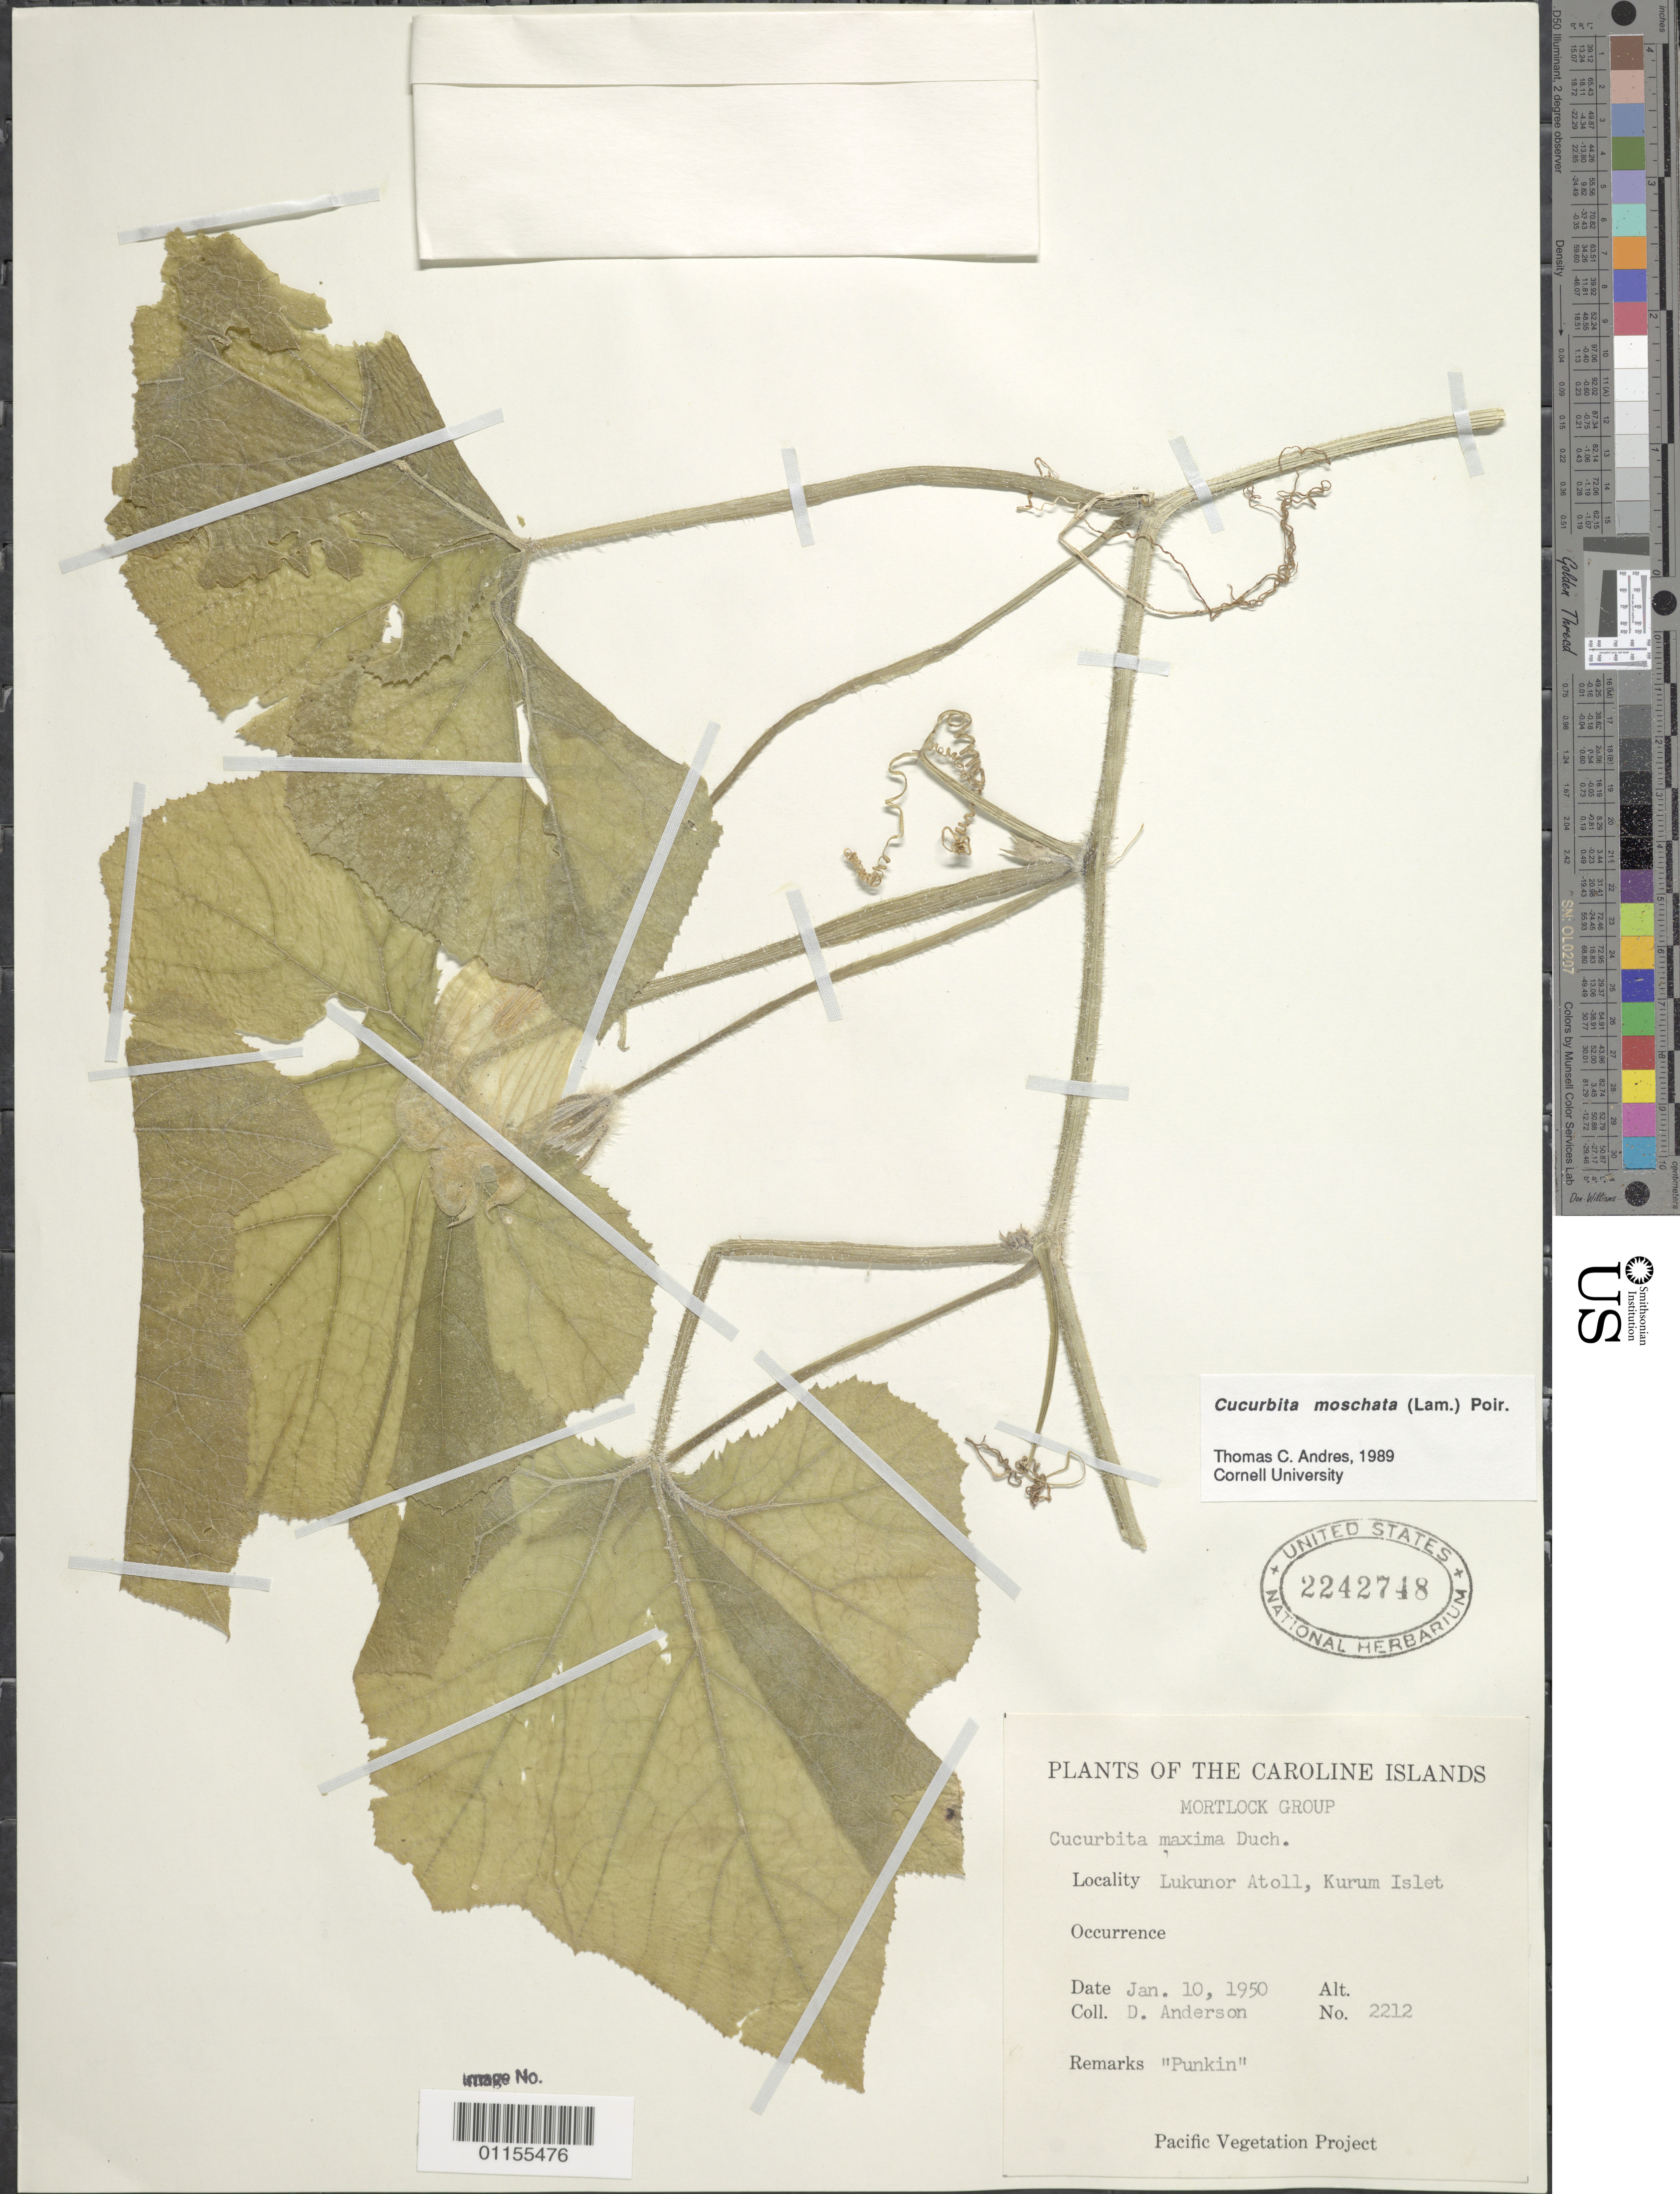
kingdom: Plantae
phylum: Tracheophyta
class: Magnoliopsida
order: Cucurbitales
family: Cucurbitaceae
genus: Cucurbita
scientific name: Cucurbita moschata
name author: Duchesne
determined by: Andres, T. C.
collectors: D. Anderson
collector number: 2212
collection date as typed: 10 Jan 1950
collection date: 1950-01-10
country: Micronesia, Federated States of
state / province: Truk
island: Lukunor Atoll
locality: Kurum Islet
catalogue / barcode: US 2242748